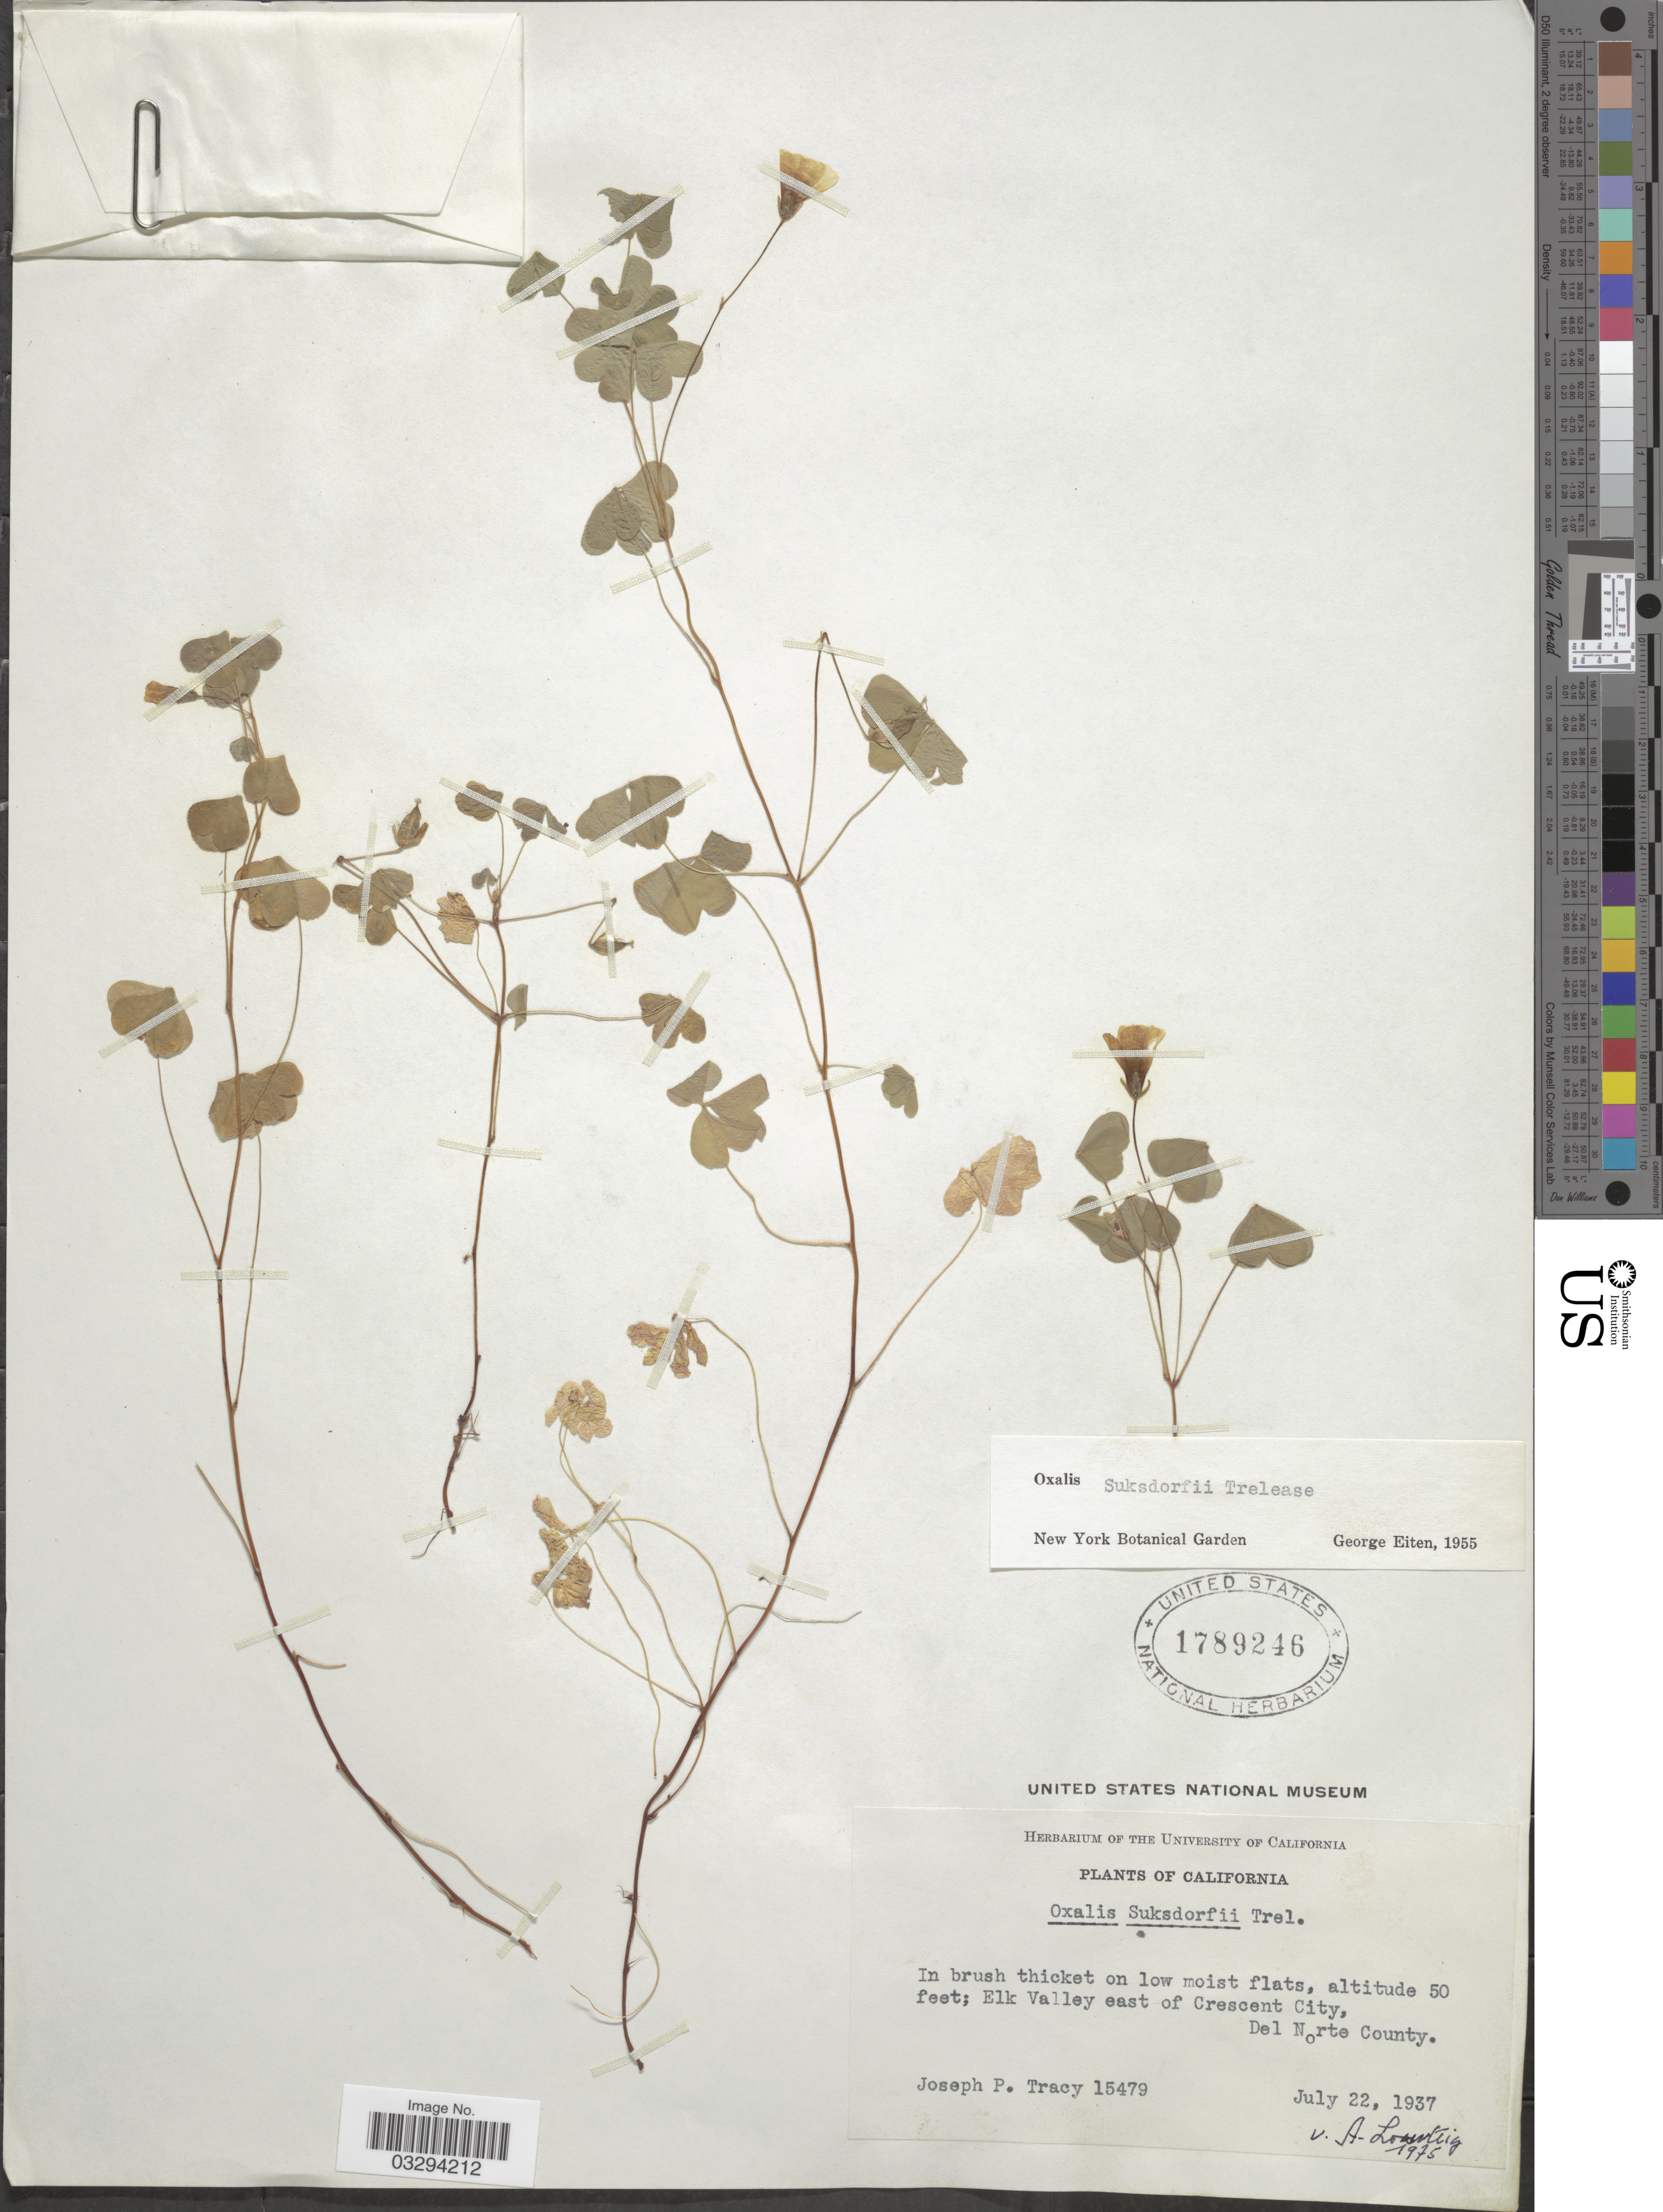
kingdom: Plantae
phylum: Tracheophyta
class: Magnoliopsida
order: Oxalidales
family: Oxalidaceae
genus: Oxalis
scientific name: Oxalis suksdorfii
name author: Trel.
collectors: J. Tracy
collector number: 15479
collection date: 1937-07-22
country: United States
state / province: California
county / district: Del Norte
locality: Elk Valley east of Crescent City, Del Norte County.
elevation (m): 15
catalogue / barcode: US 1789246